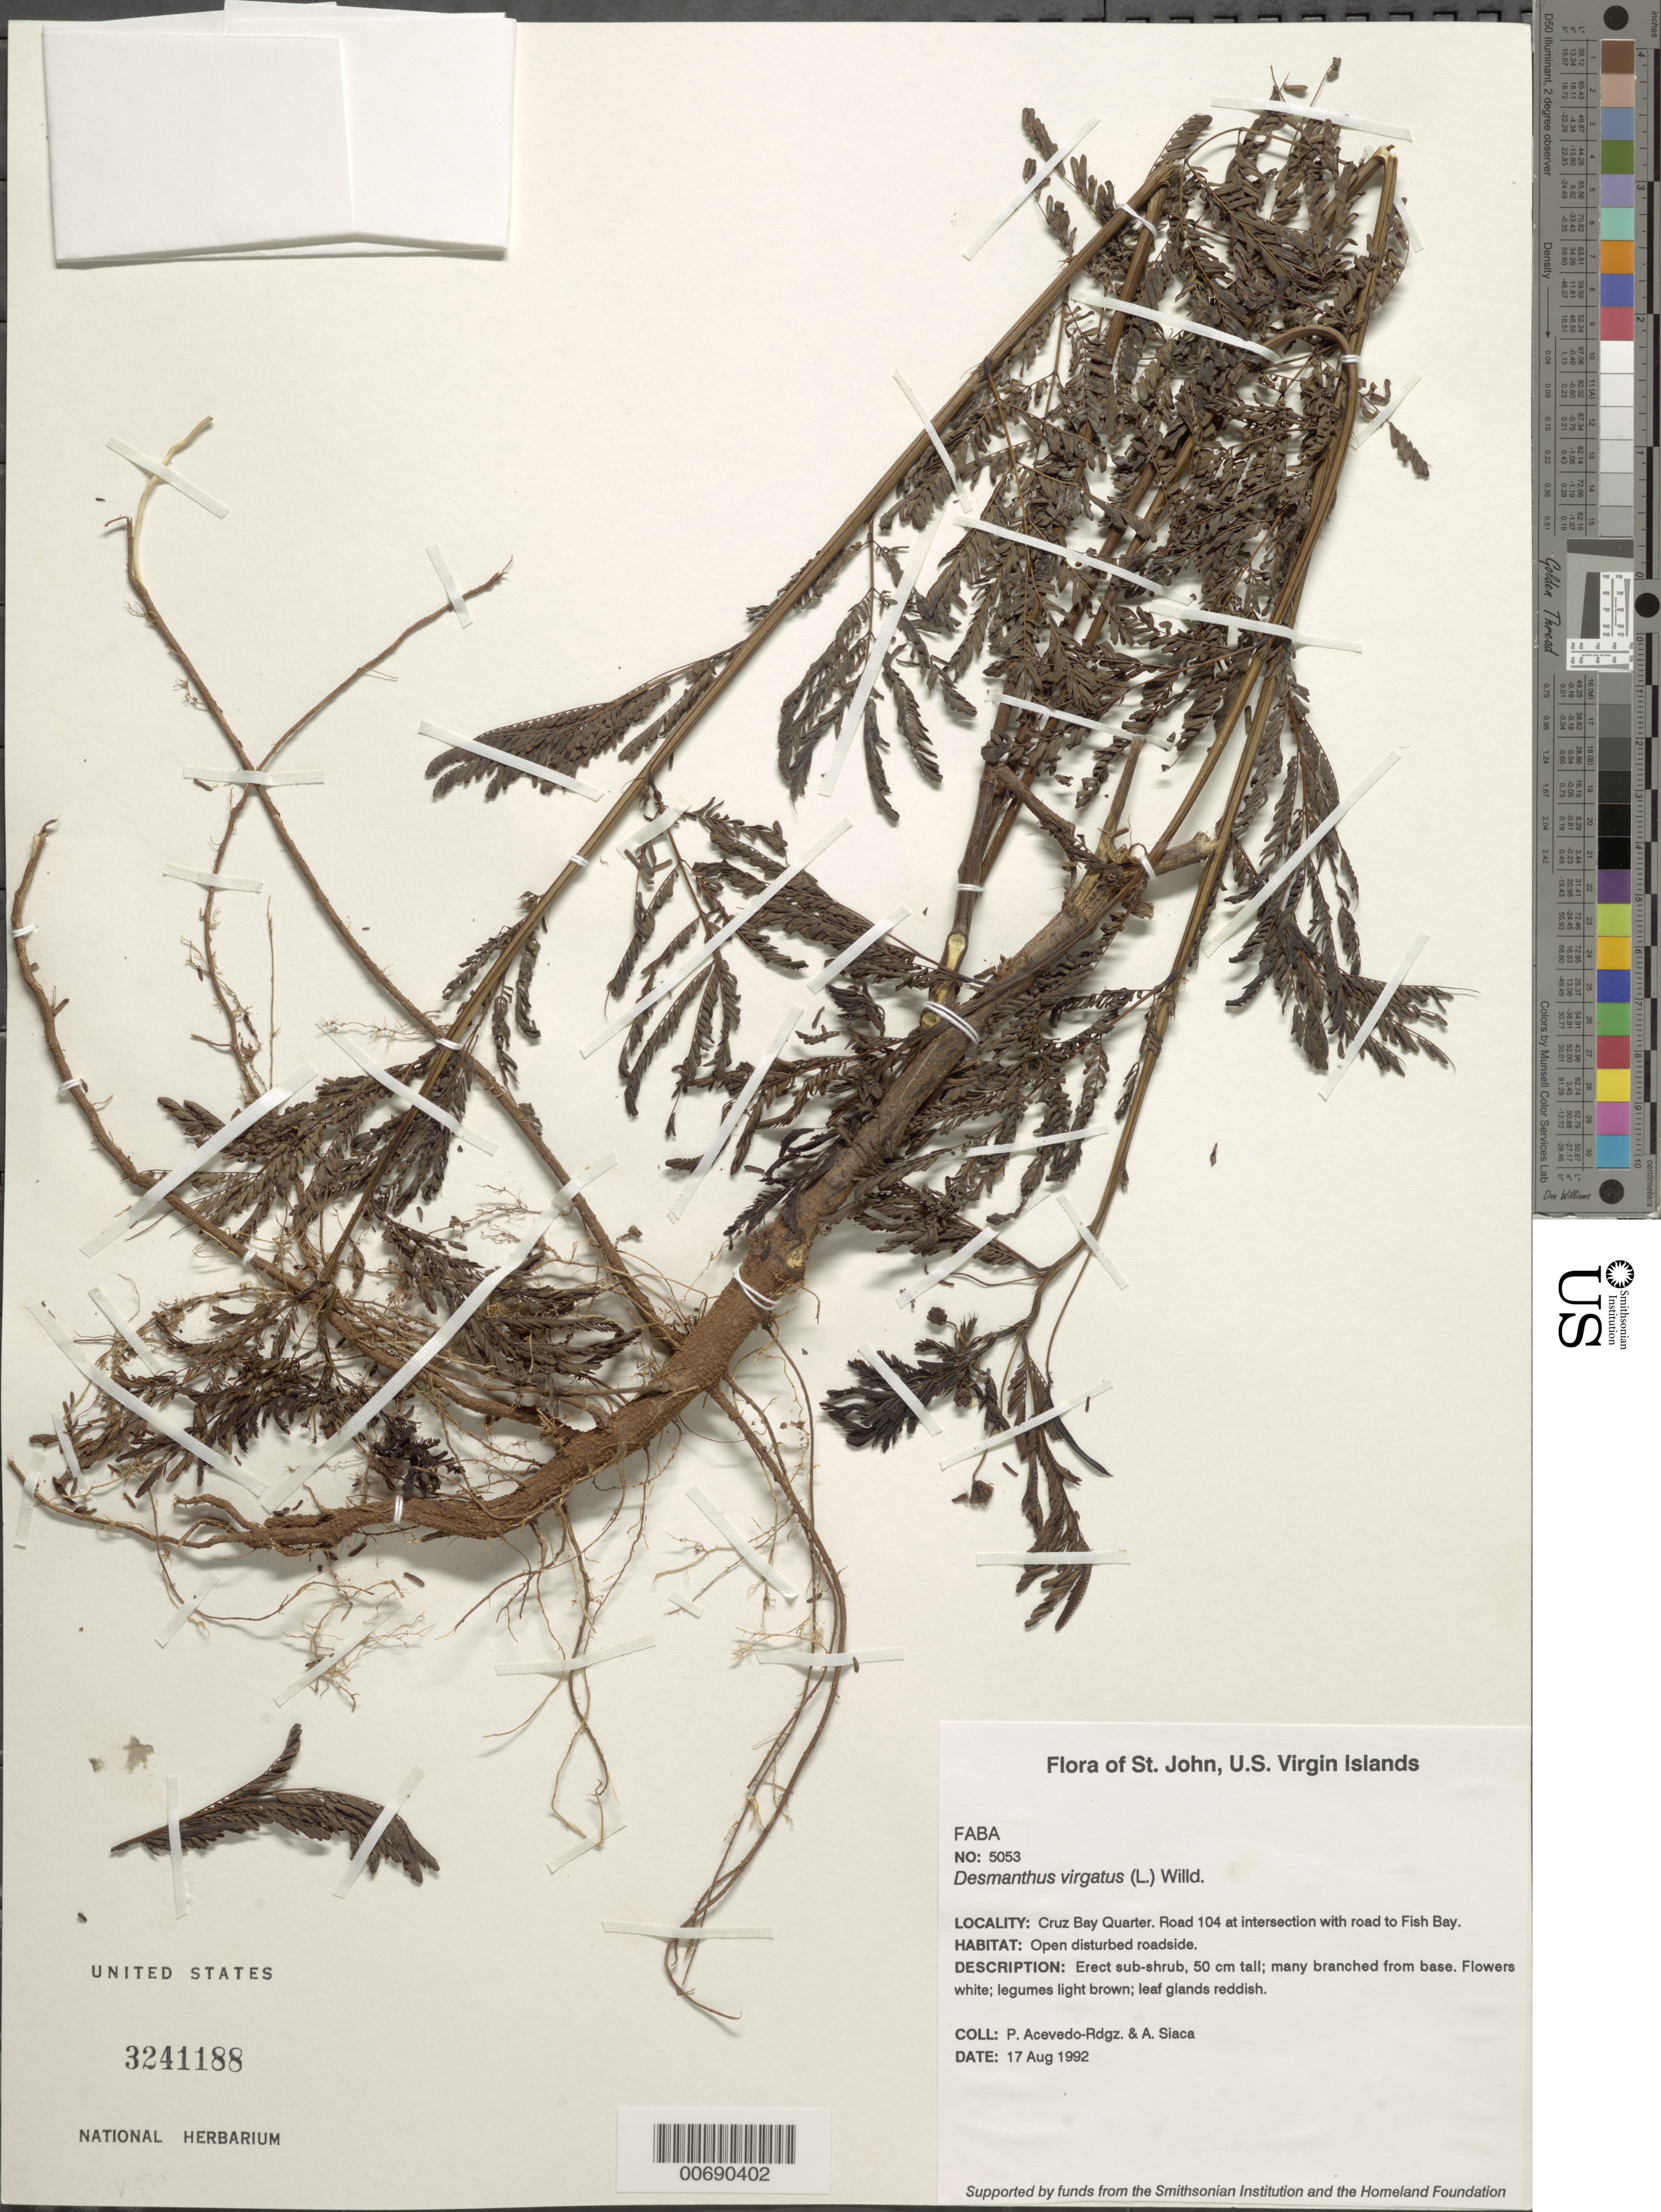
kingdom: Plantae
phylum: Tracheophyta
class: Magnoliopsida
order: Fabales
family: Fabaceae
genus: Desmanthus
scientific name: Desmanthus virgatus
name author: (L.) Willd.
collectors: P. Acevedo-Rodr. & A. Siaca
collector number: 5053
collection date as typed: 17 Aug 1992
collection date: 1992-08-17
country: U.S. Virgin Islands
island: St. John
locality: Cruz Bay Quarter. Road 104 at intersection with road to Fish Bay.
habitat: Open disturbed roadside.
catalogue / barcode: US 3241188